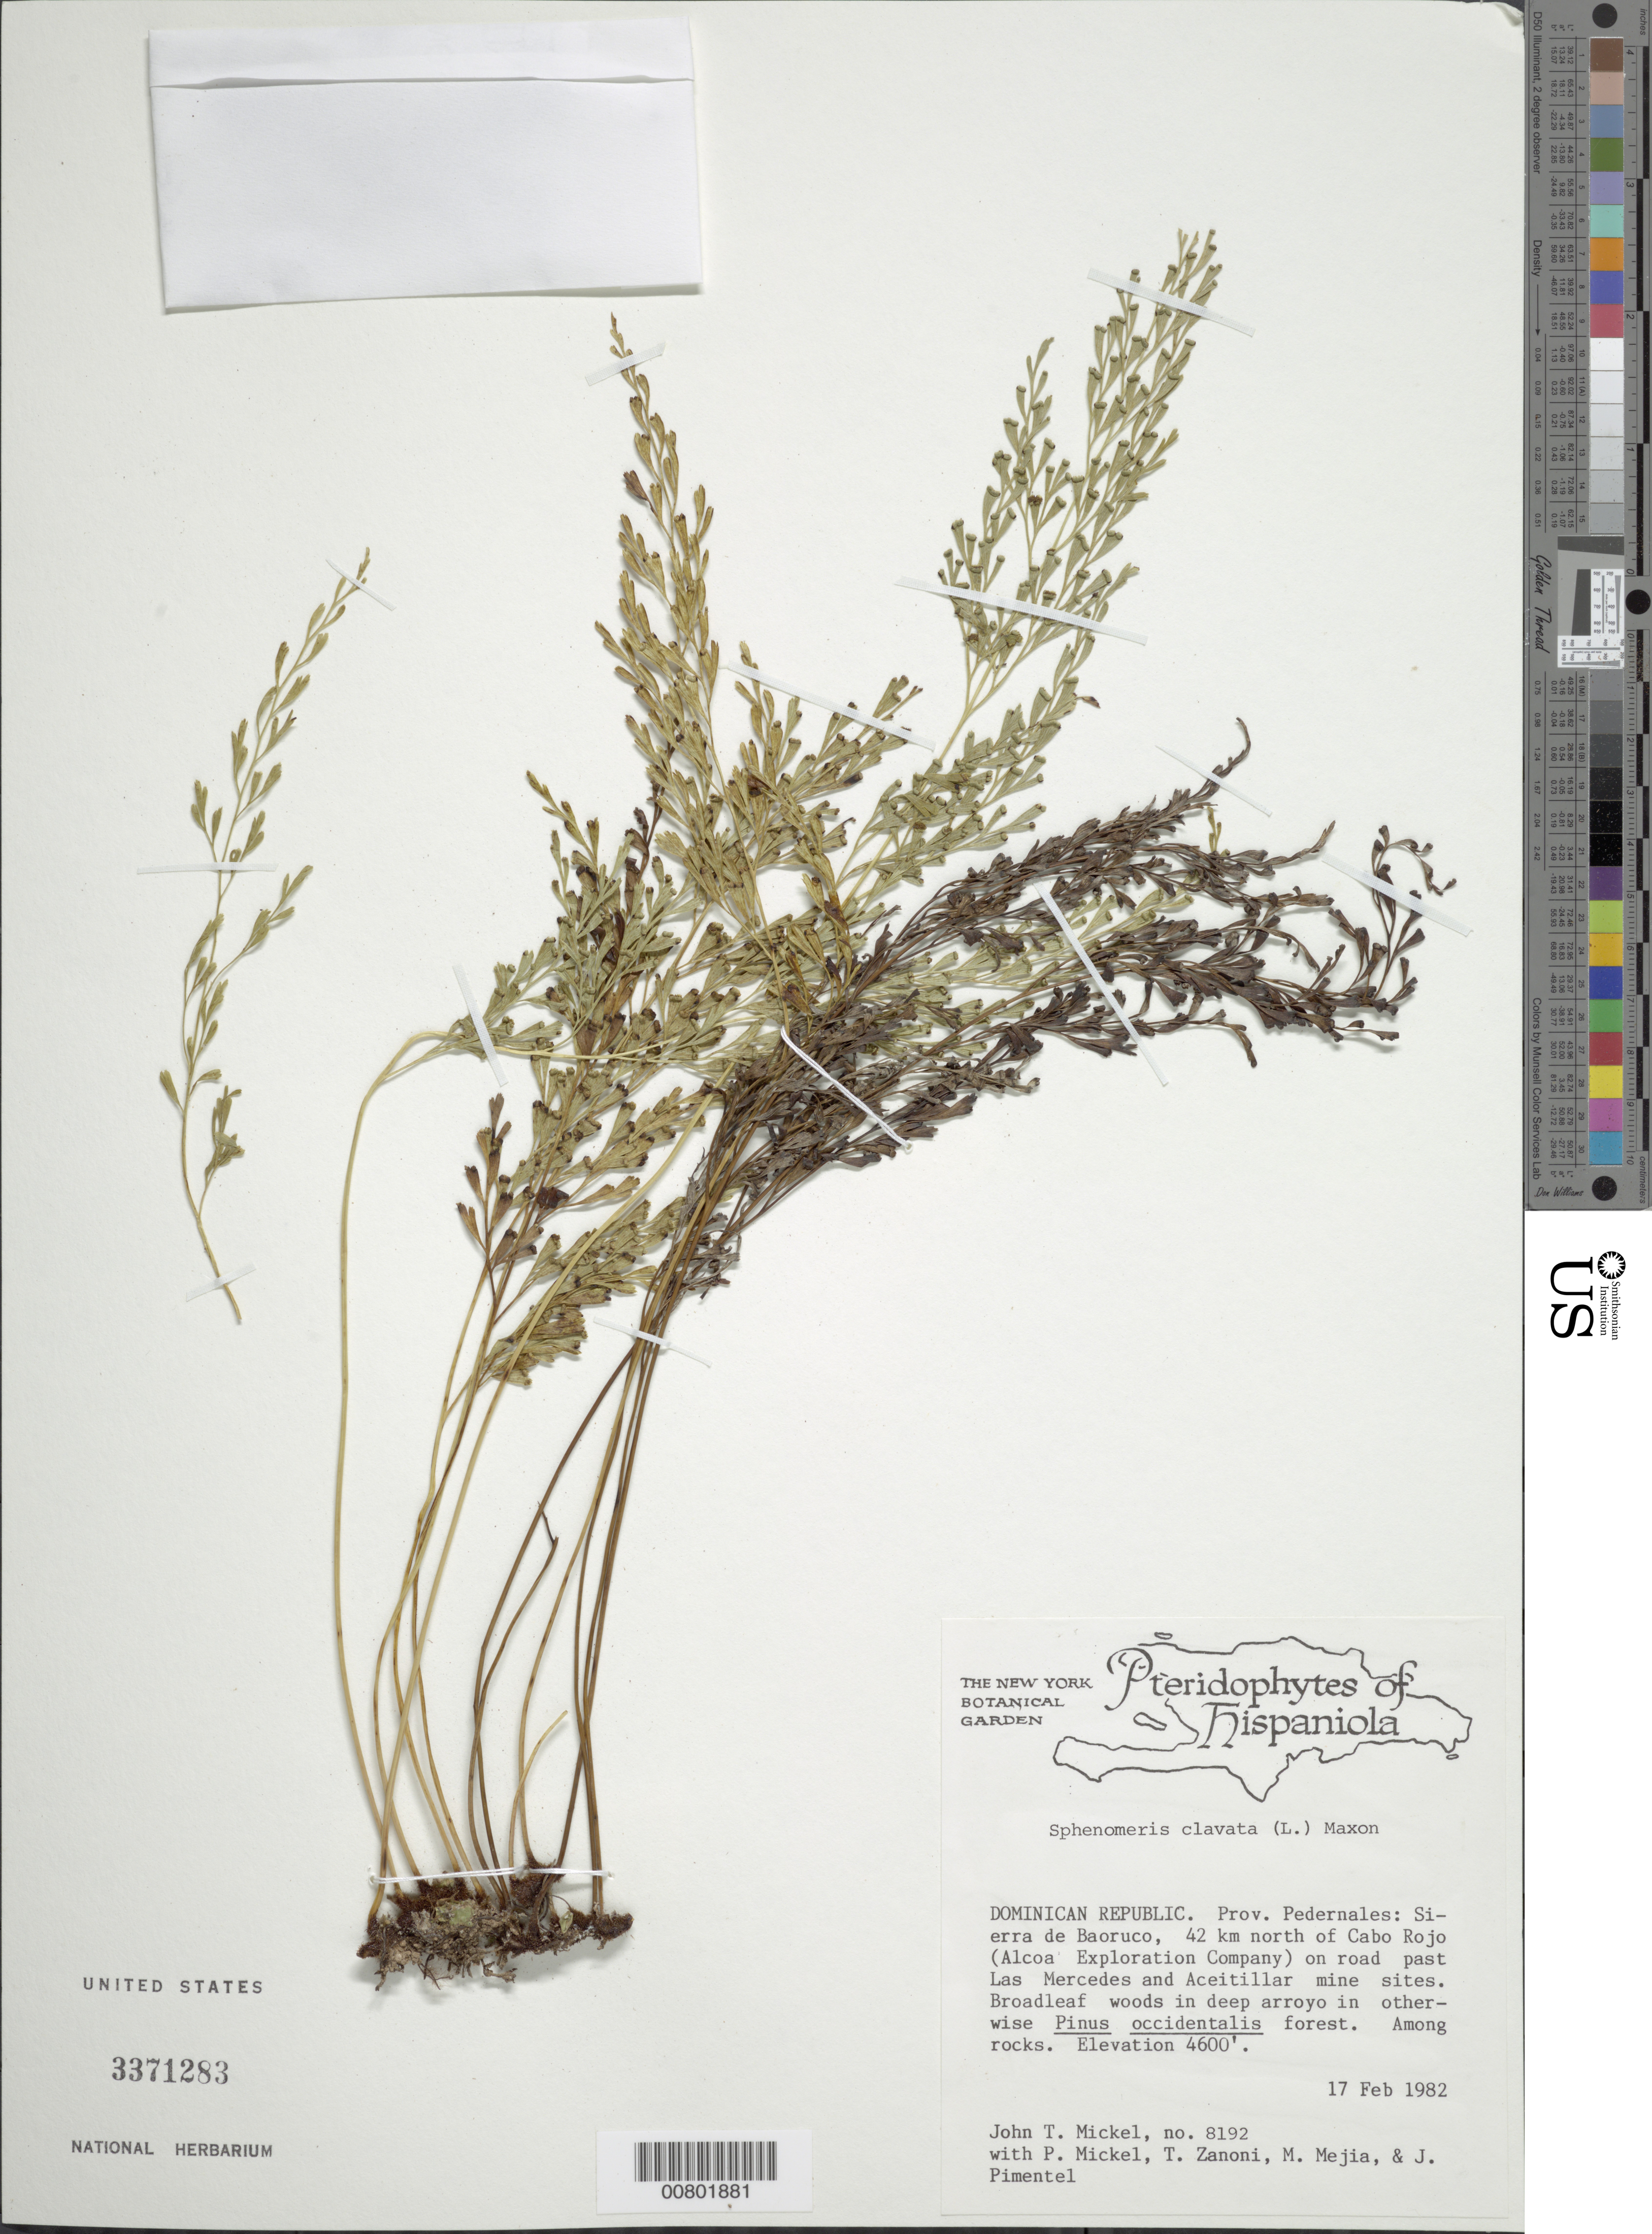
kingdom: Plantae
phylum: Tracheophyta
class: Polypodiopsida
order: Polypodiales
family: Lindsaeaceae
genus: Sphenomeris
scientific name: Sphenomeris clavata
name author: (L.) Maxon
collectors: J. T. Mickel, P. Mickel, T. A. Zanoni, M. Mejia & J. Pimentel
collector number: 8192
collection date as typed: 17 Feb 1982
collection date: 1982-02-17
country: Dominican Republic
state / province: Pedernales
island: Hispaniola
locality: Sierra de Baoruco, 42 km N Cabo Rojo (Alcoa Exploration Company), road past Las Mercedes and Aceitillar mine sites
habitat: Broadleaf woods in deep arroyo in otherwise Pinus occidentalis forest; among rocks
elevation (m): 1402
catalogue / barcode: US 3371283